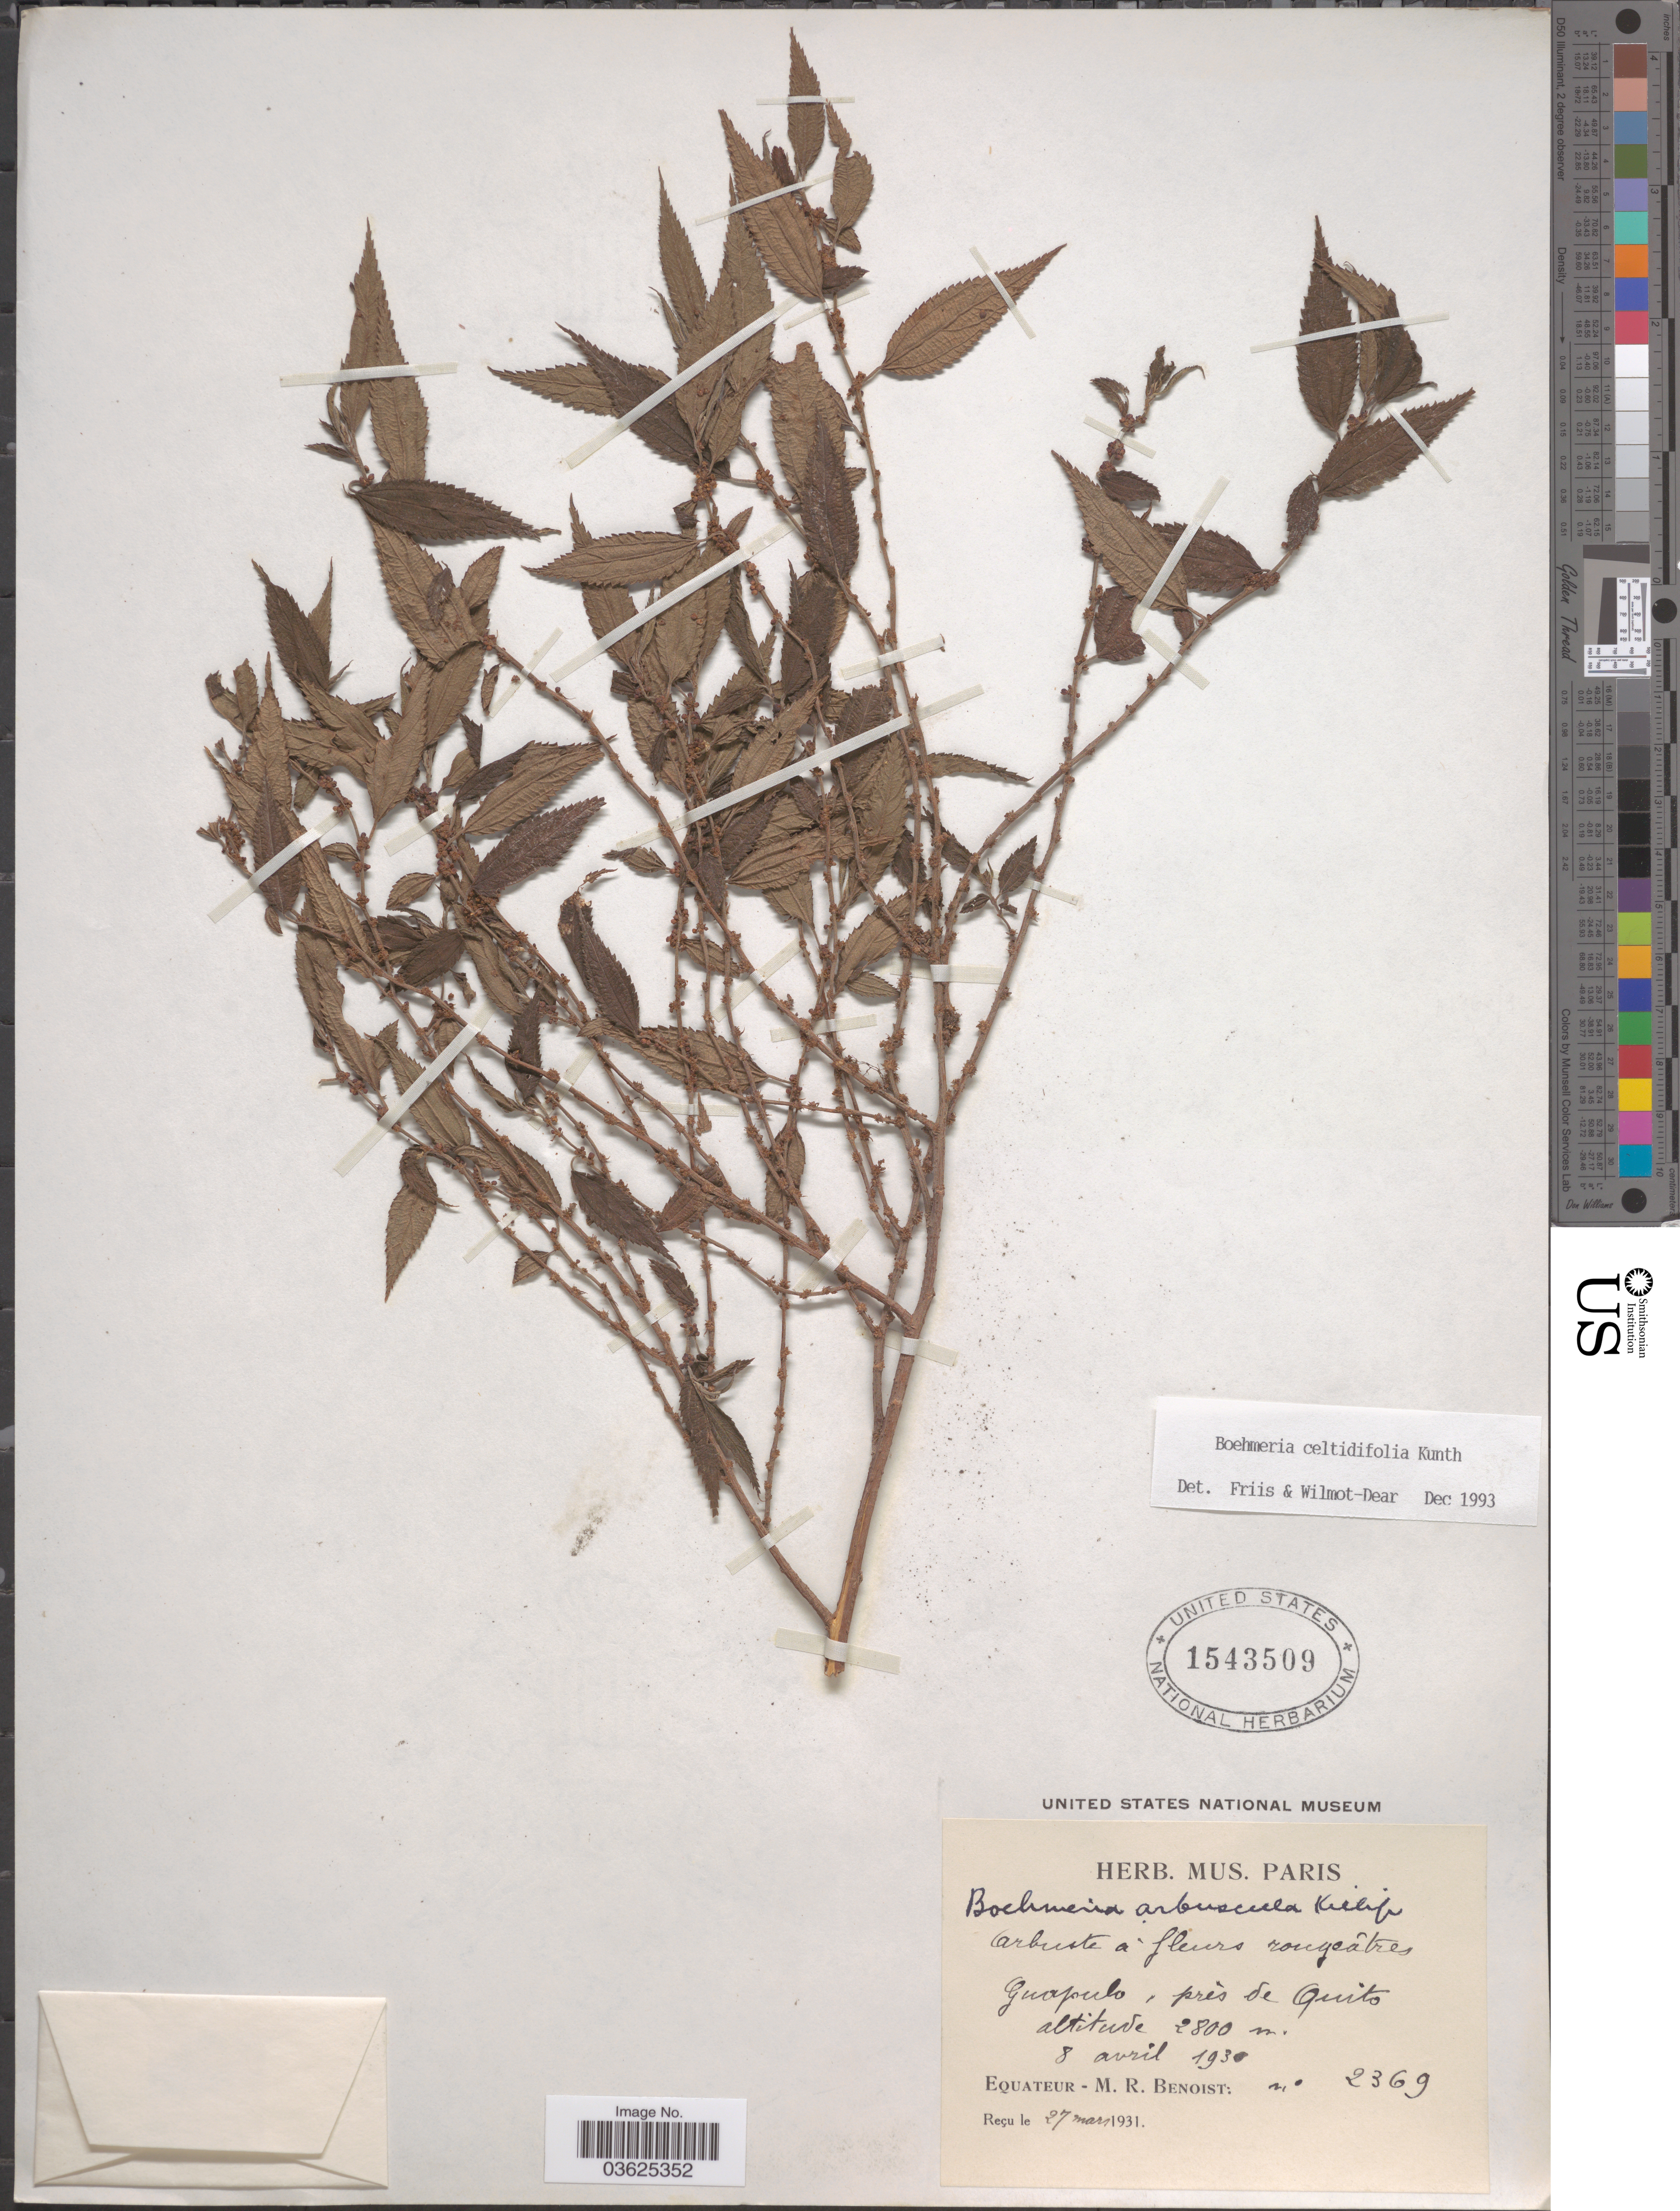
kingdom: Plantae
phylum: Tracheophyta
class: Magnoliopsida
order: Rosales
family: Urticaceae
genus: Boehmeria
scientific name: Boehmeria celtidifolia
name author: Kunth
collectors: M. Benoist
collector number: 2369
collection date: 1930-04-08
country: Ecuador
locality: Guapulo, près de Quito.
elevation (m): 2800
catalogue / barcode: US 1543509